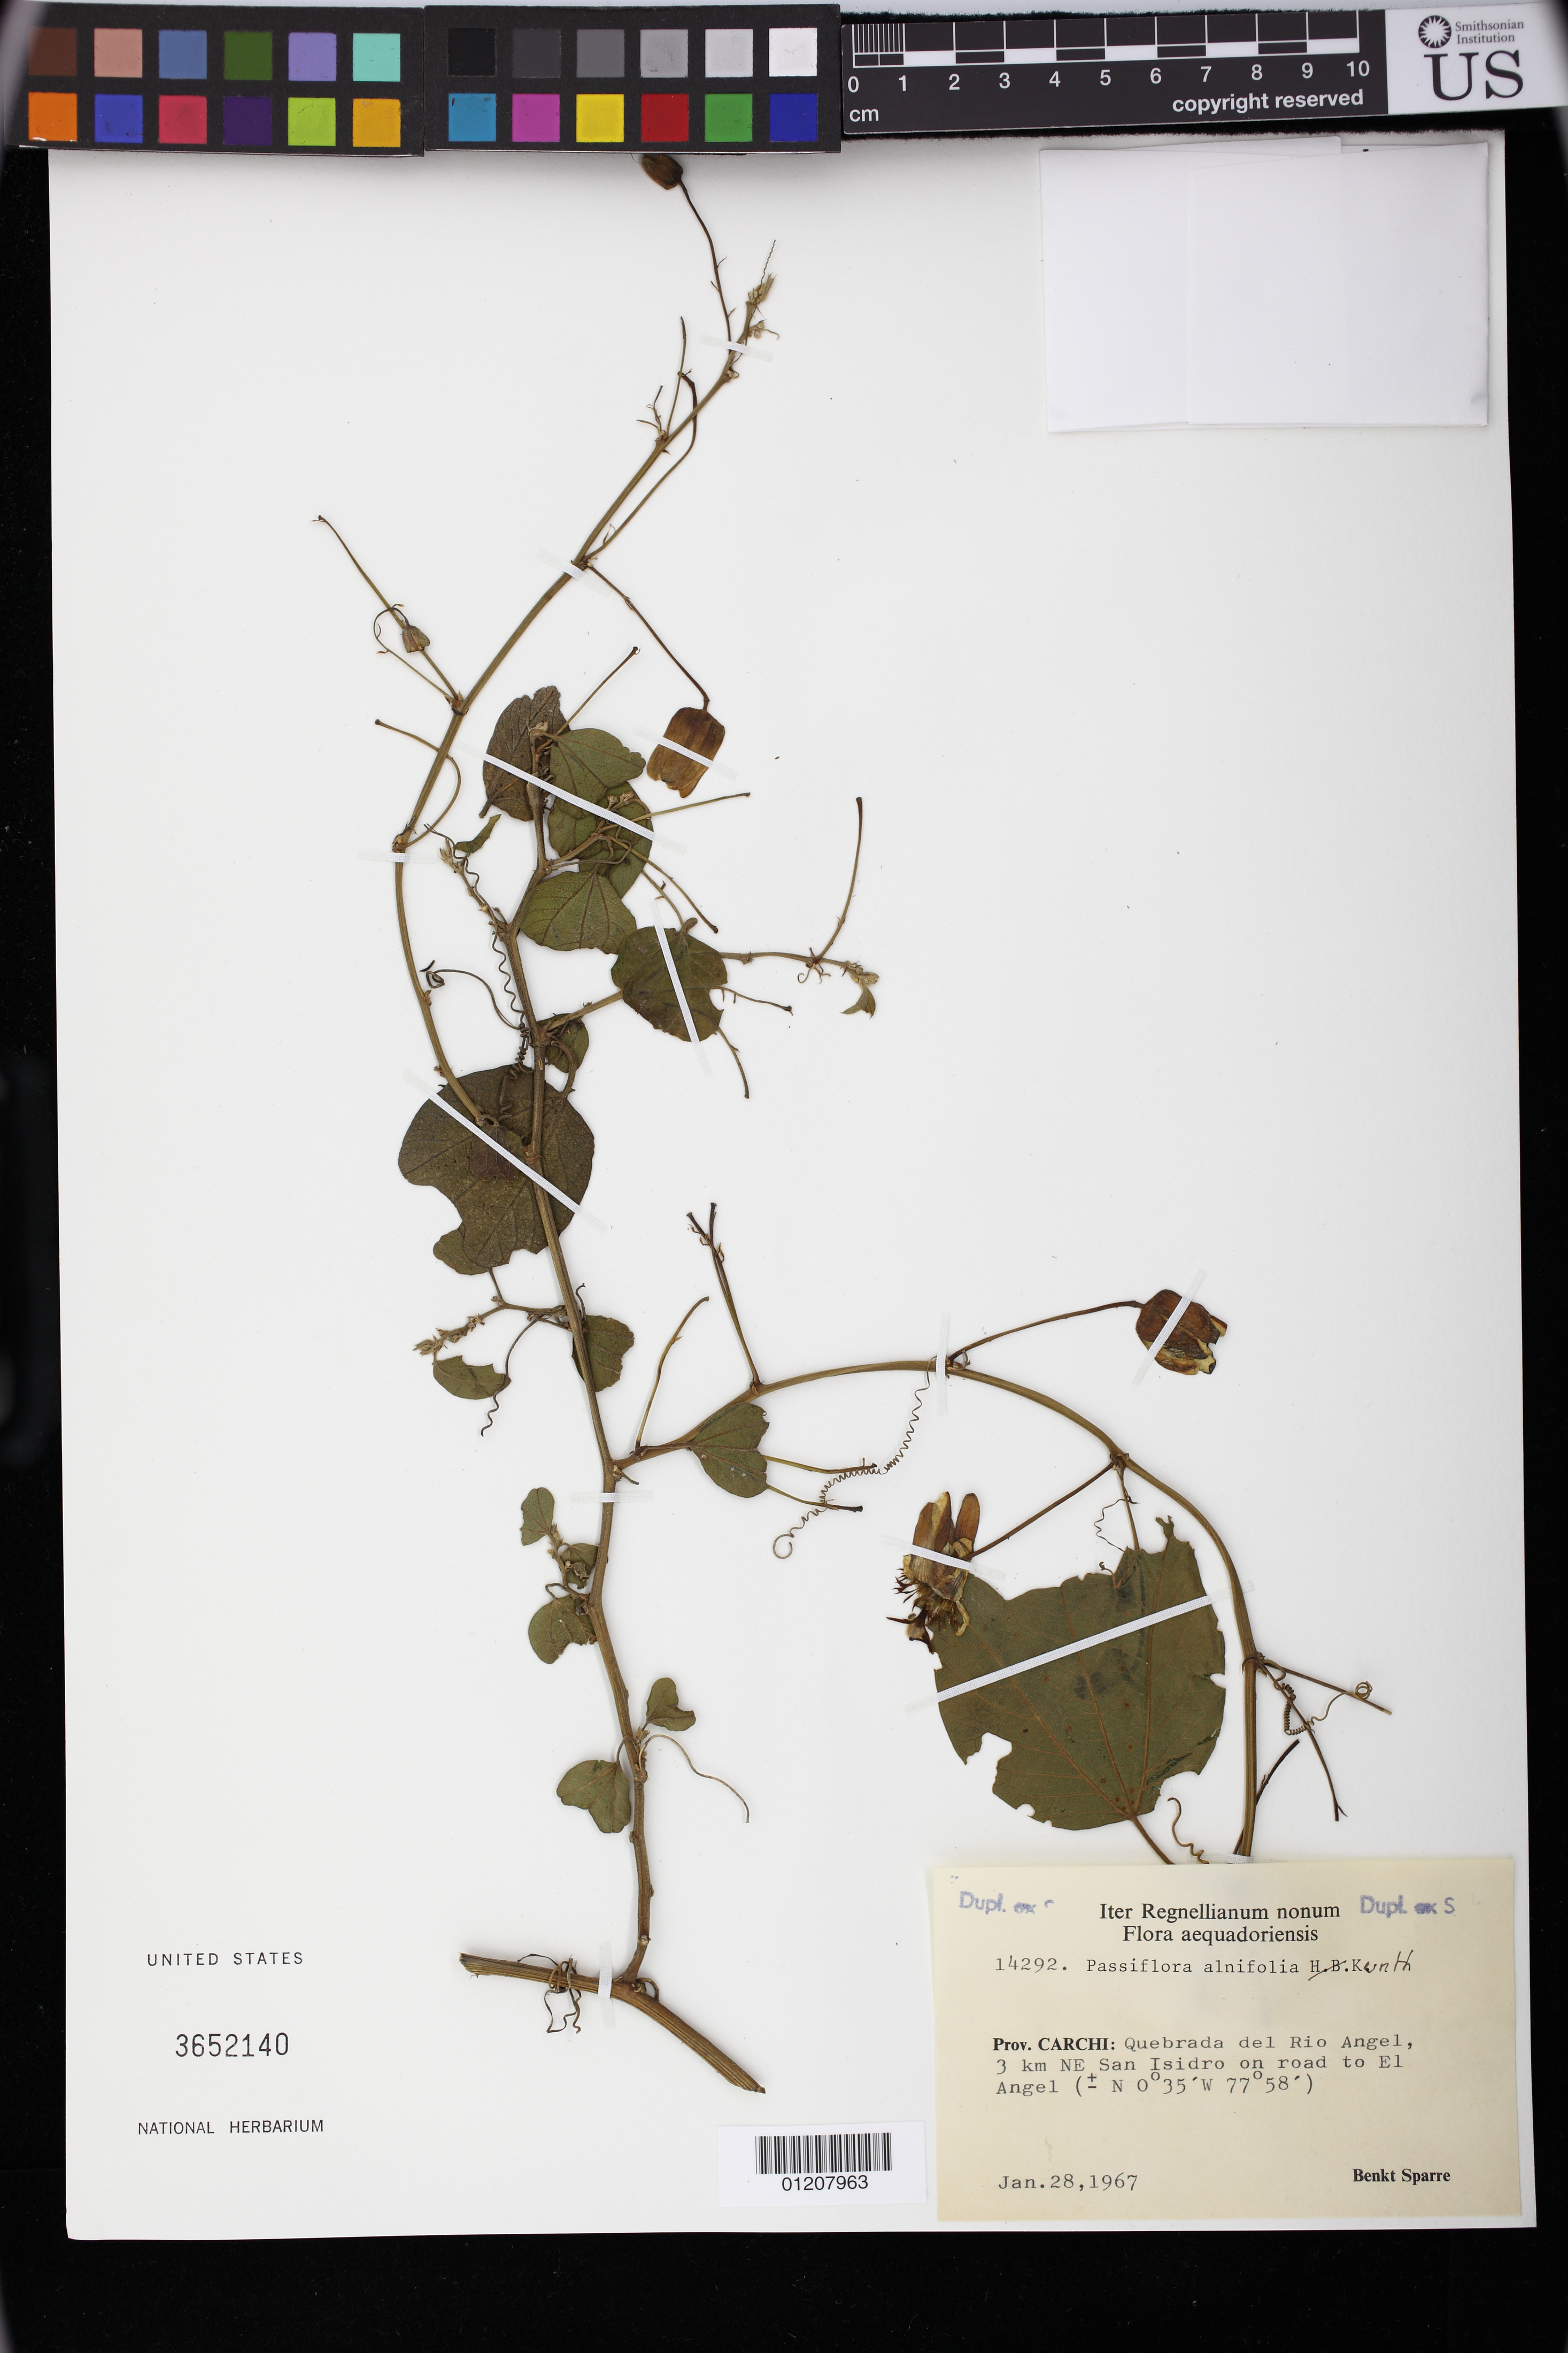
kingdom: Plantae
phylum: Tracheophyta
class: Magnoliopsida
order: Malpighiales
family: Passifloraceae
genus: Passiflora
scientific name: Passiflora alnifolia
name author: Kunth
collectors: B. Sparre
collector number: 14292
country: Ecuador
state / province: Carchí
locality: Quebrada del Rio Angel, NE San Isidro on road to El Angel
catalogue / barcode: US 3652140